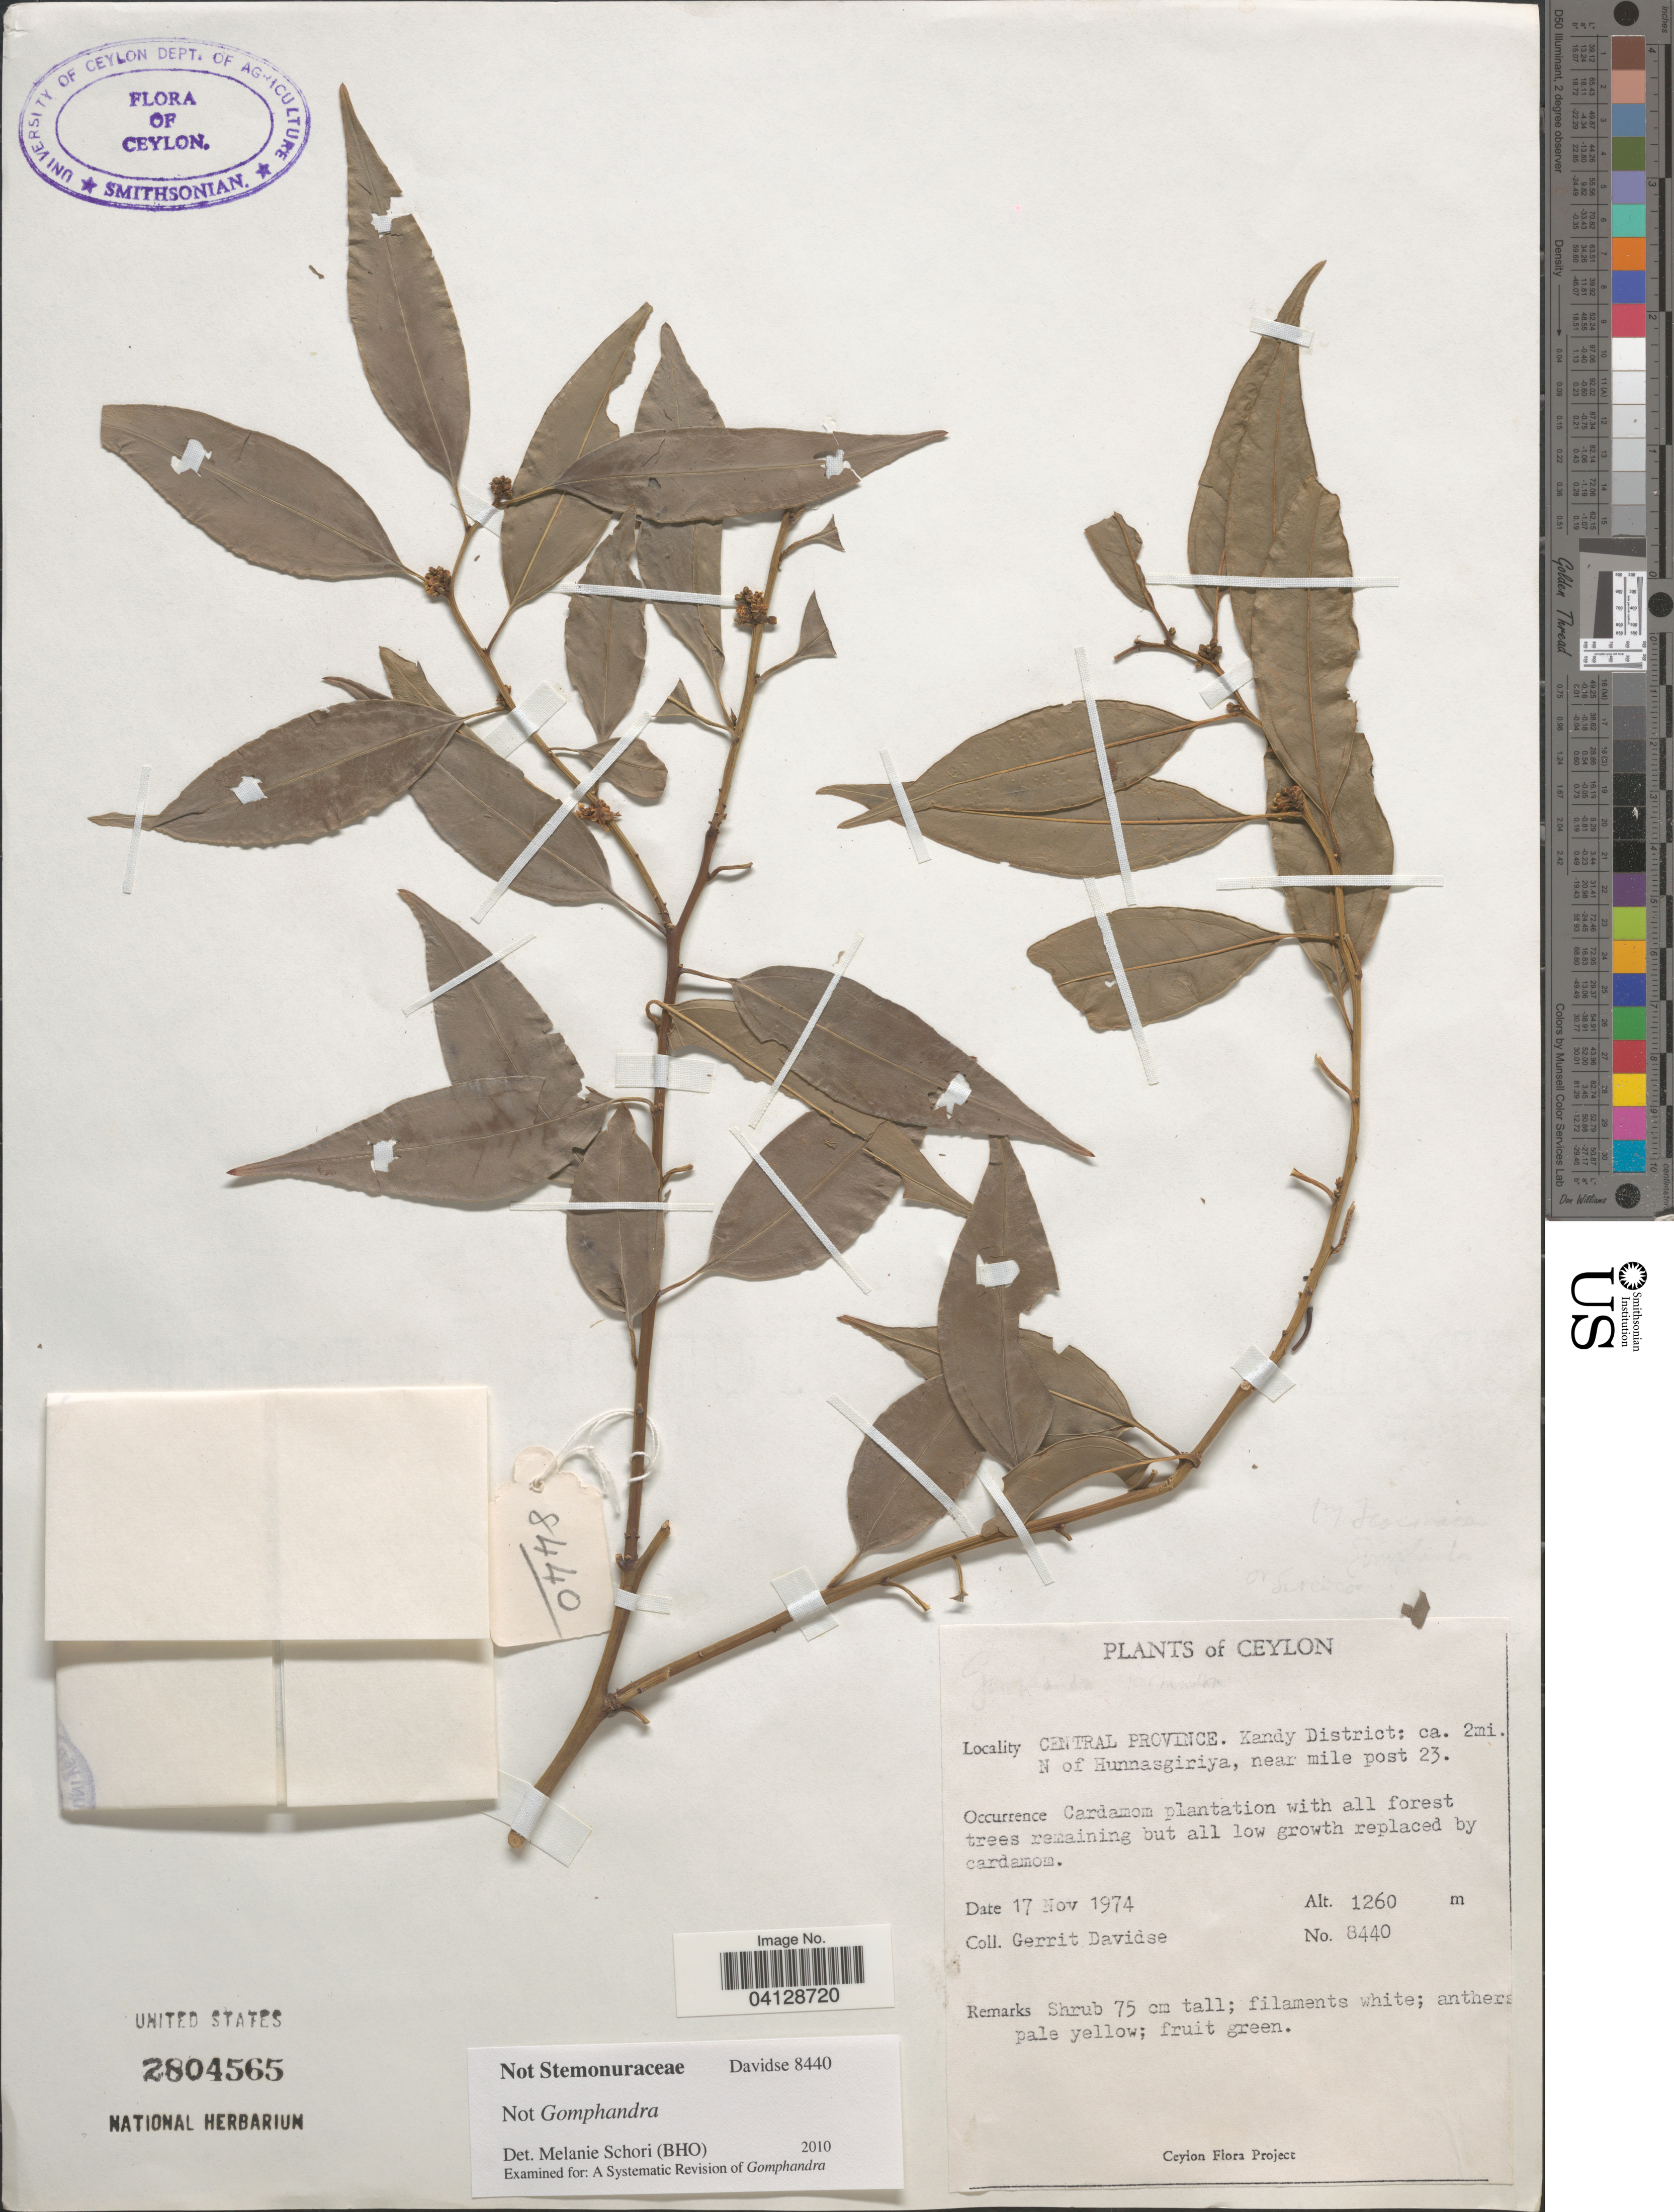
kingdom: Plantae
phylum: Tracheophyta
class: Magnoliopsida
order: Malpighiales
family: Euphorbiaceae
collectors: G. Davidse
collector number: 8440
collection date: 1974-11-17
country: Sri Lanka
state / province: Central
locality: Ceylon. Kandy District: ca. 2mi. N of Hunnasgiriya, near mile post 23.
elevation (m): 1260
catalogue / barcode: US 2804565